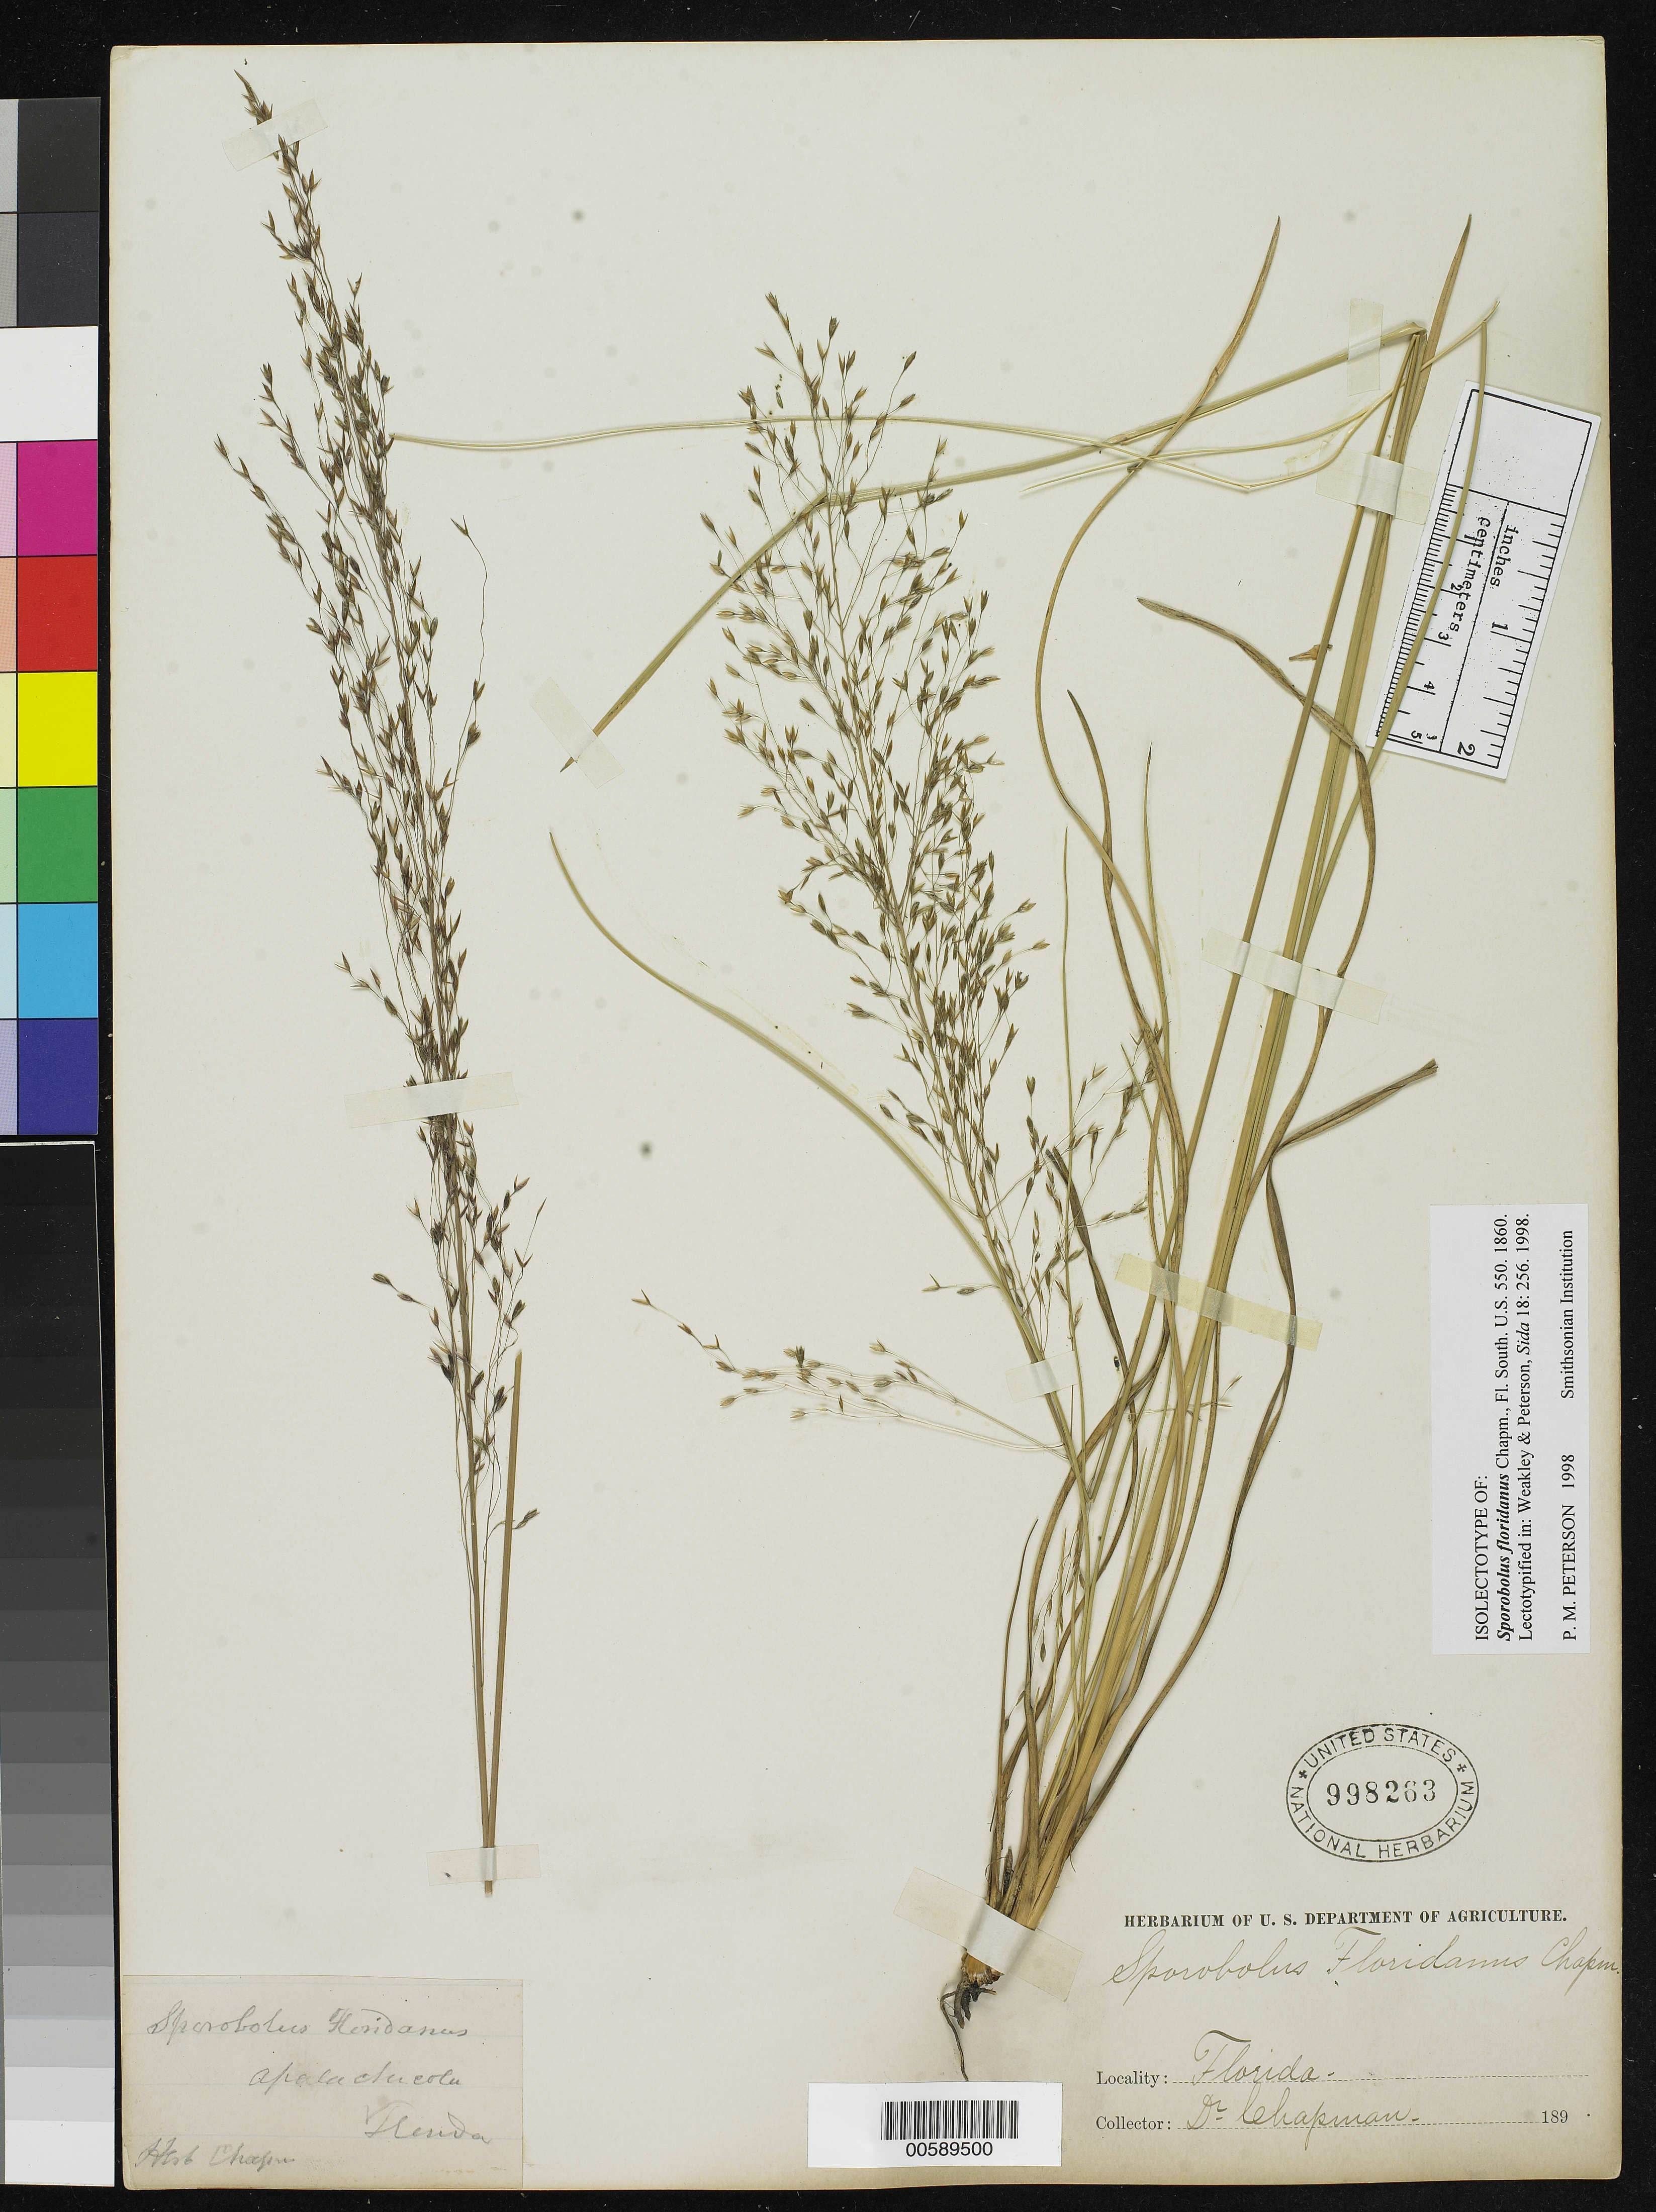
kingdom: Plantae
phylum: Tracheophyta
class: Liliopsida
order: Poales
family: Poaceae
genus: Sporobolus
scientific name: Sporobolus floridanus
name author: Chapm.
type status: Isolectotype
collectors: A. W. Chapman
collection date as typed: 189-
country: United States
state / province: Florida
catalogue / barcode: US 998263